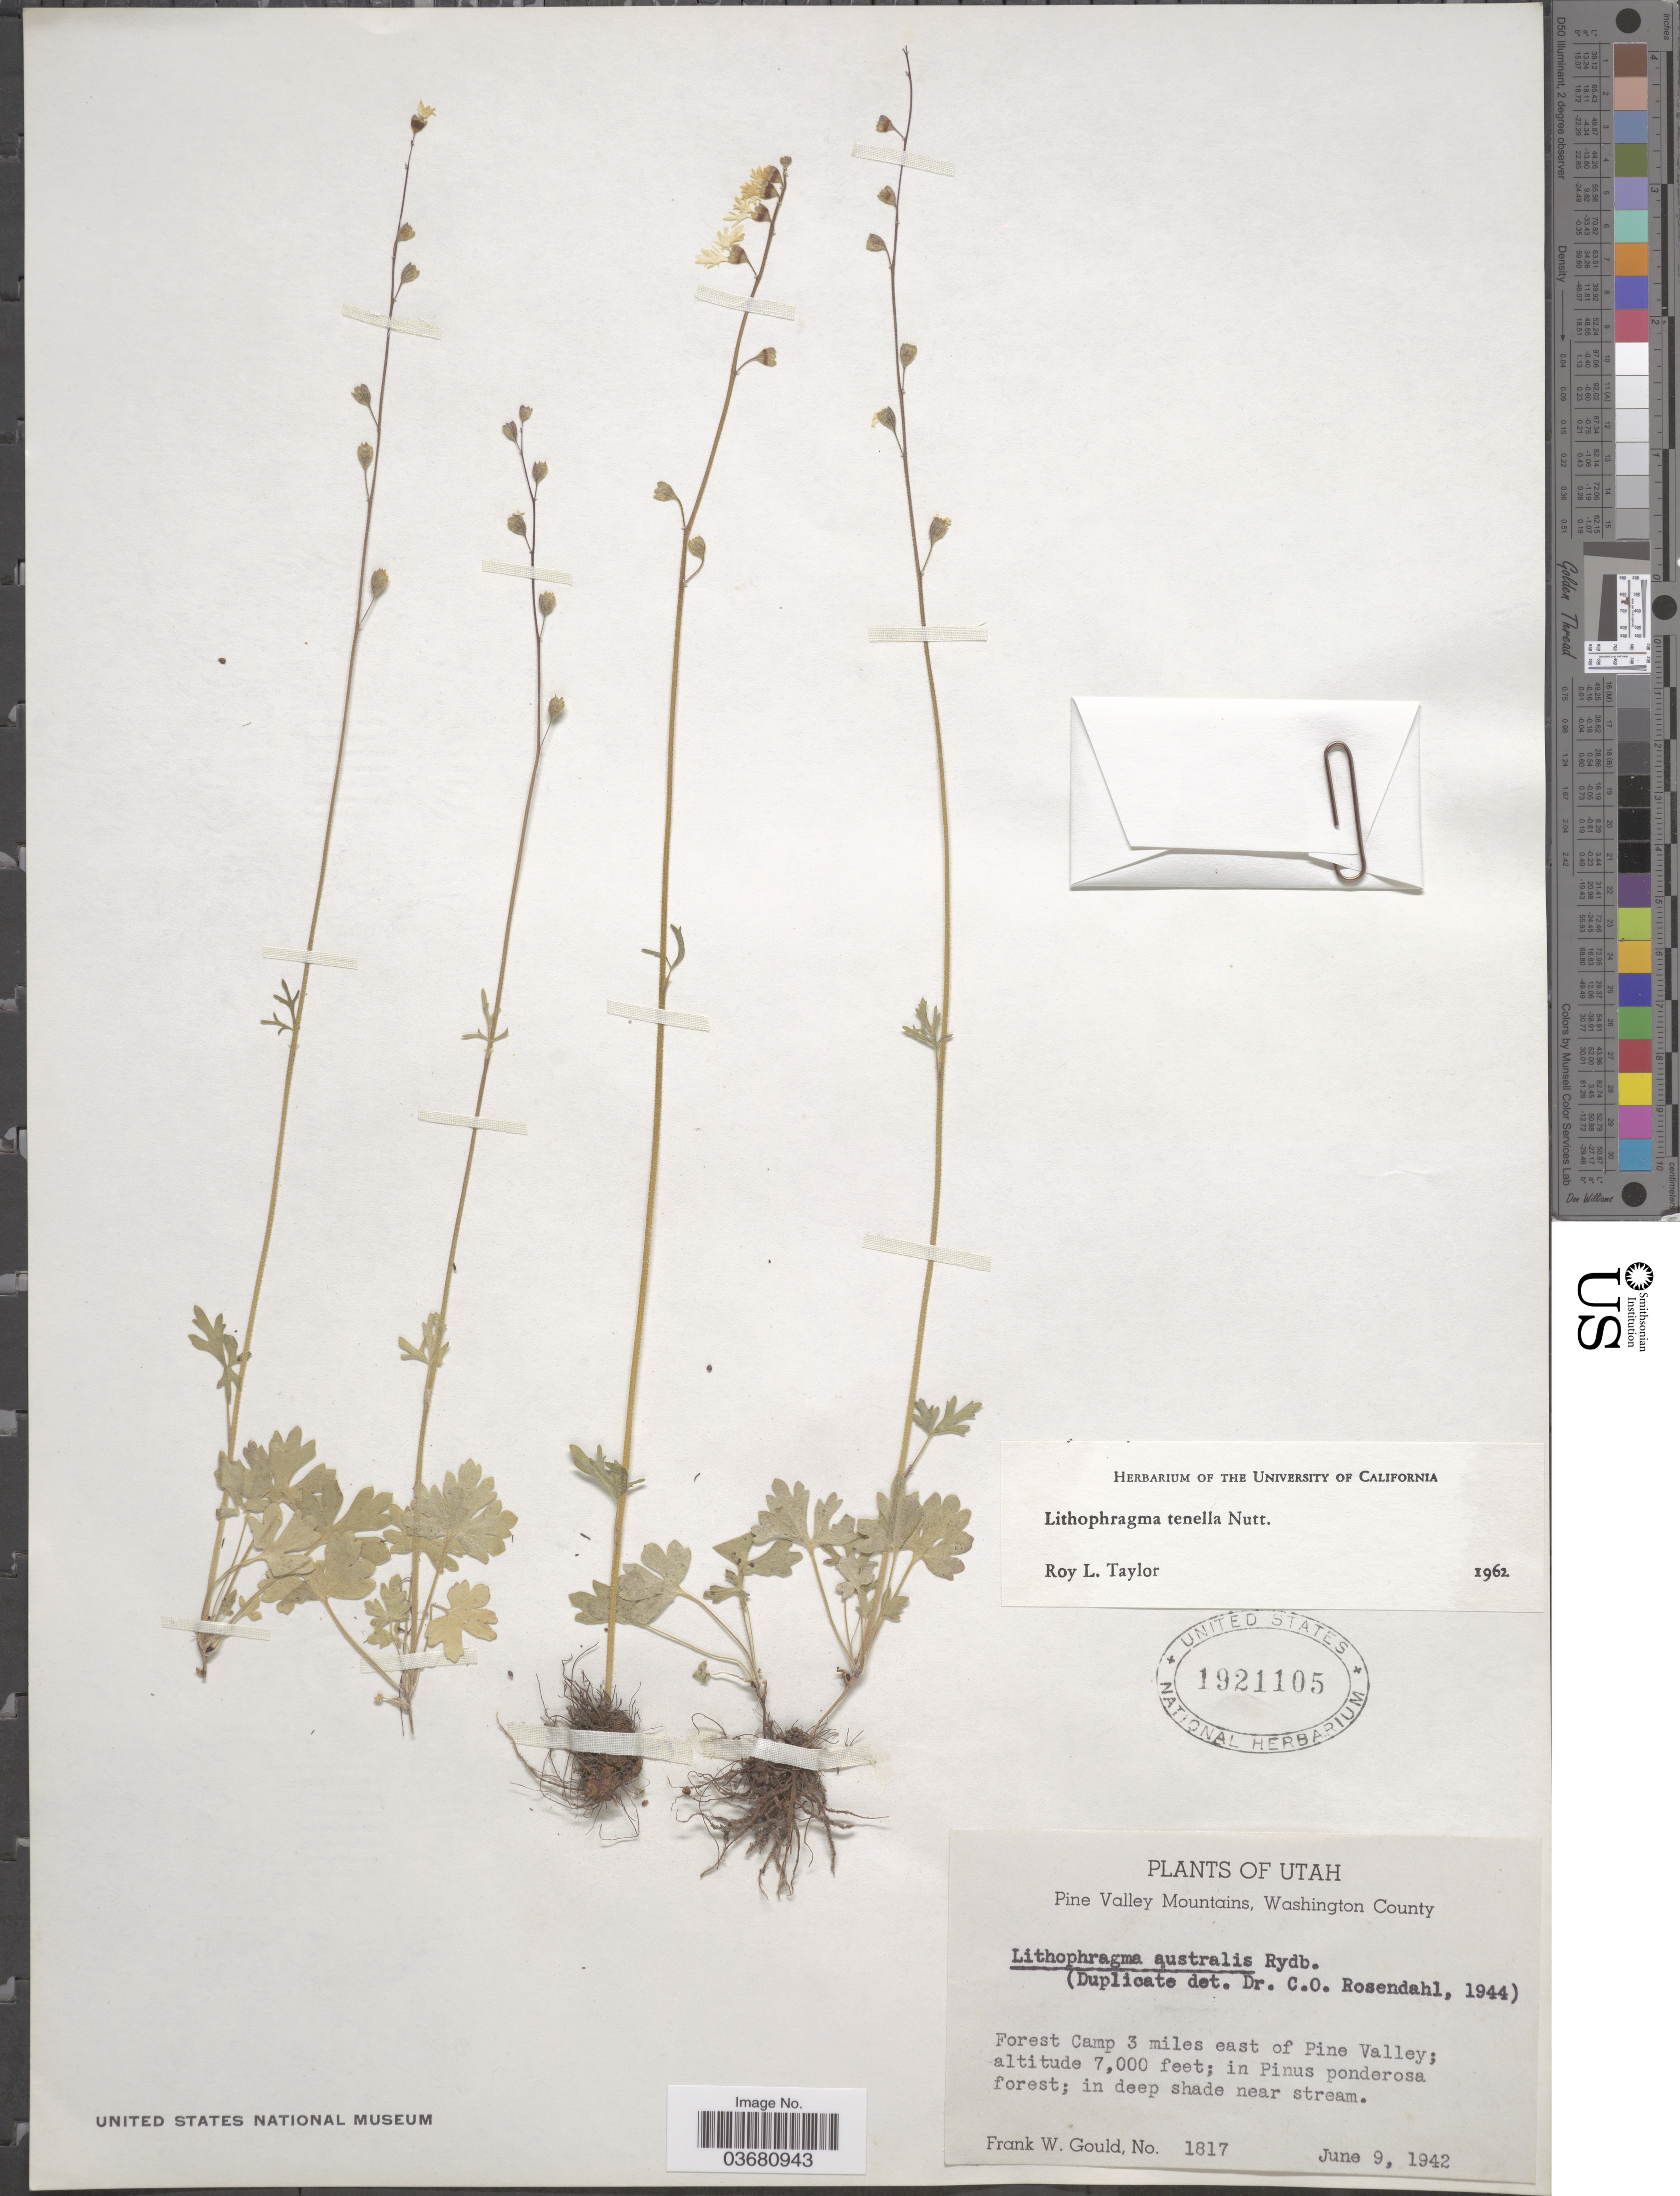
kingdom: Plantae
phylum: Tracheophyta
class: Magnoliopsida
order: Saxifragales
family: Saxifragaceae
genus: Lithophragma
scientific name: Lithophragma tenellum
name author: Nutt.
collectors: F. W. Gould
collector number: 1817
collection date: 1942-06-09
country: United States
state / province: Utah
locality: Pine Valley Mountains, Washington County. Forest Camp 3 miles east of Pine Valley.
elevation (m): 2134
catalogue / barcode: US 1921105